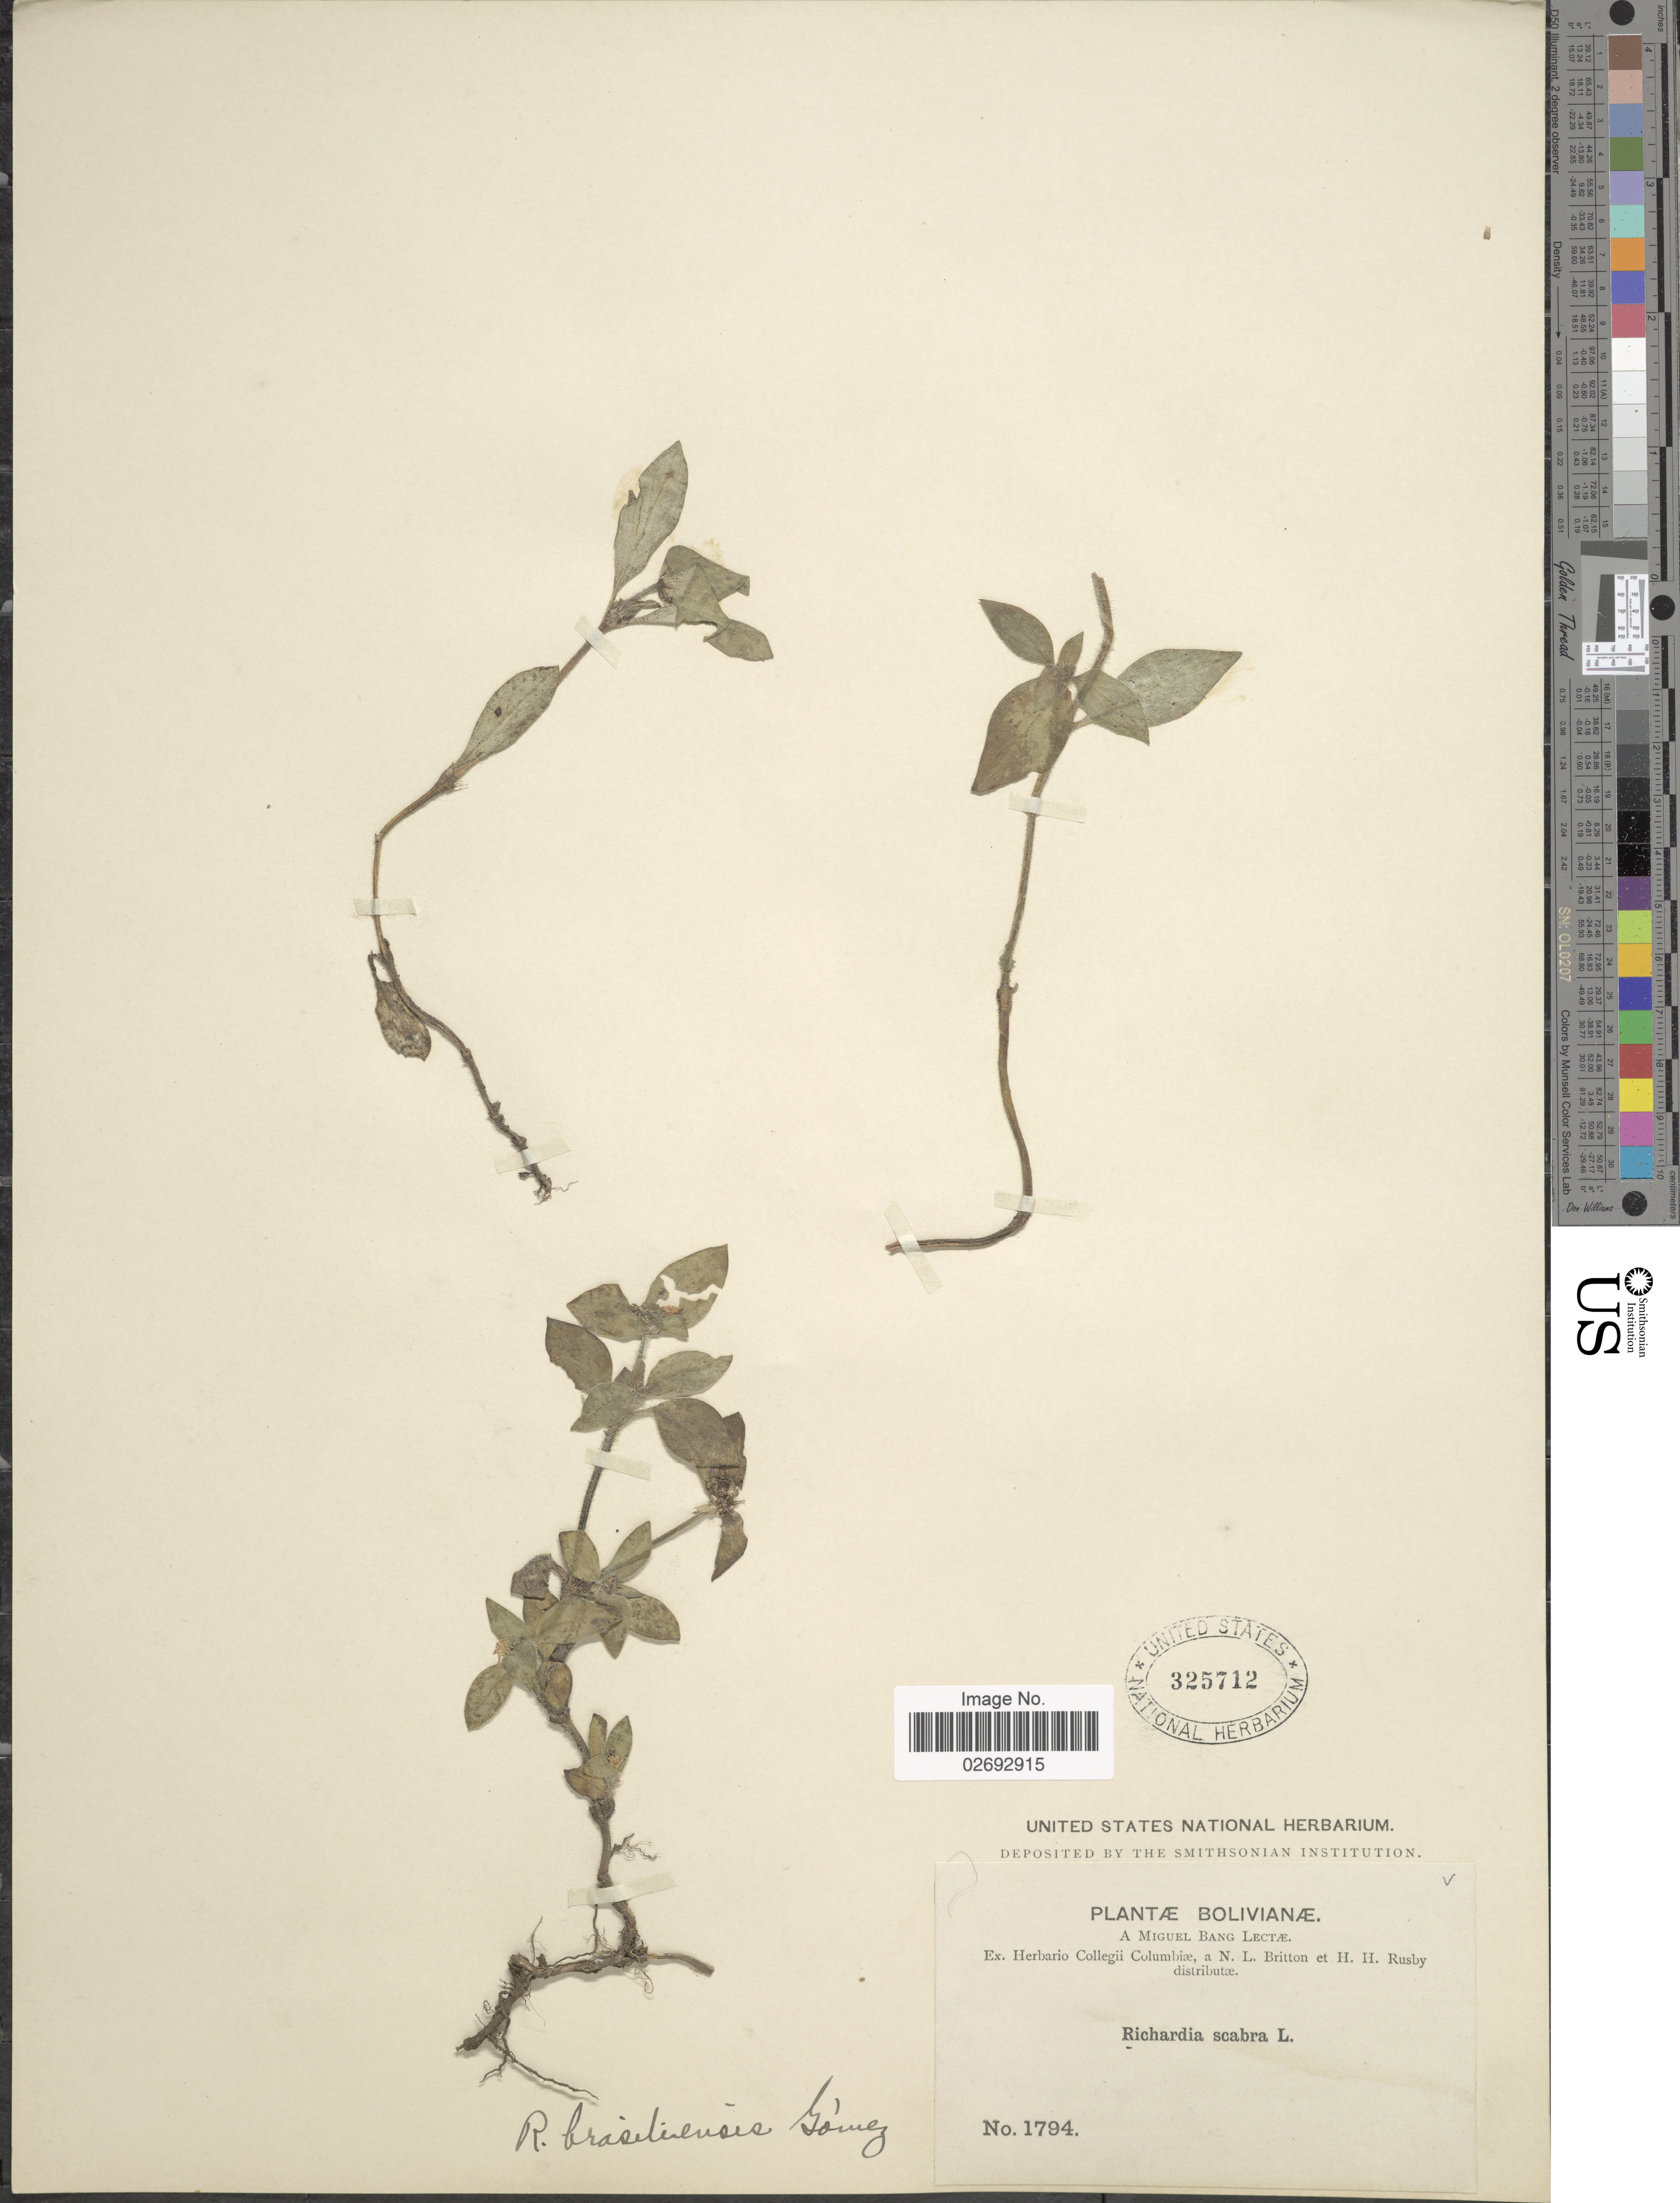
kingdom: Plantae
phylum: Tracheophyta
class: Magnoliopsida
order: Gentianales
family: Rubiaceae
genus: Richardia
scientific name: Richardia brasiliensis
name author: Gomes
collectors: M. Bang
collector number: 1794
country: Bolivia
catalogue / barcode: US 325712